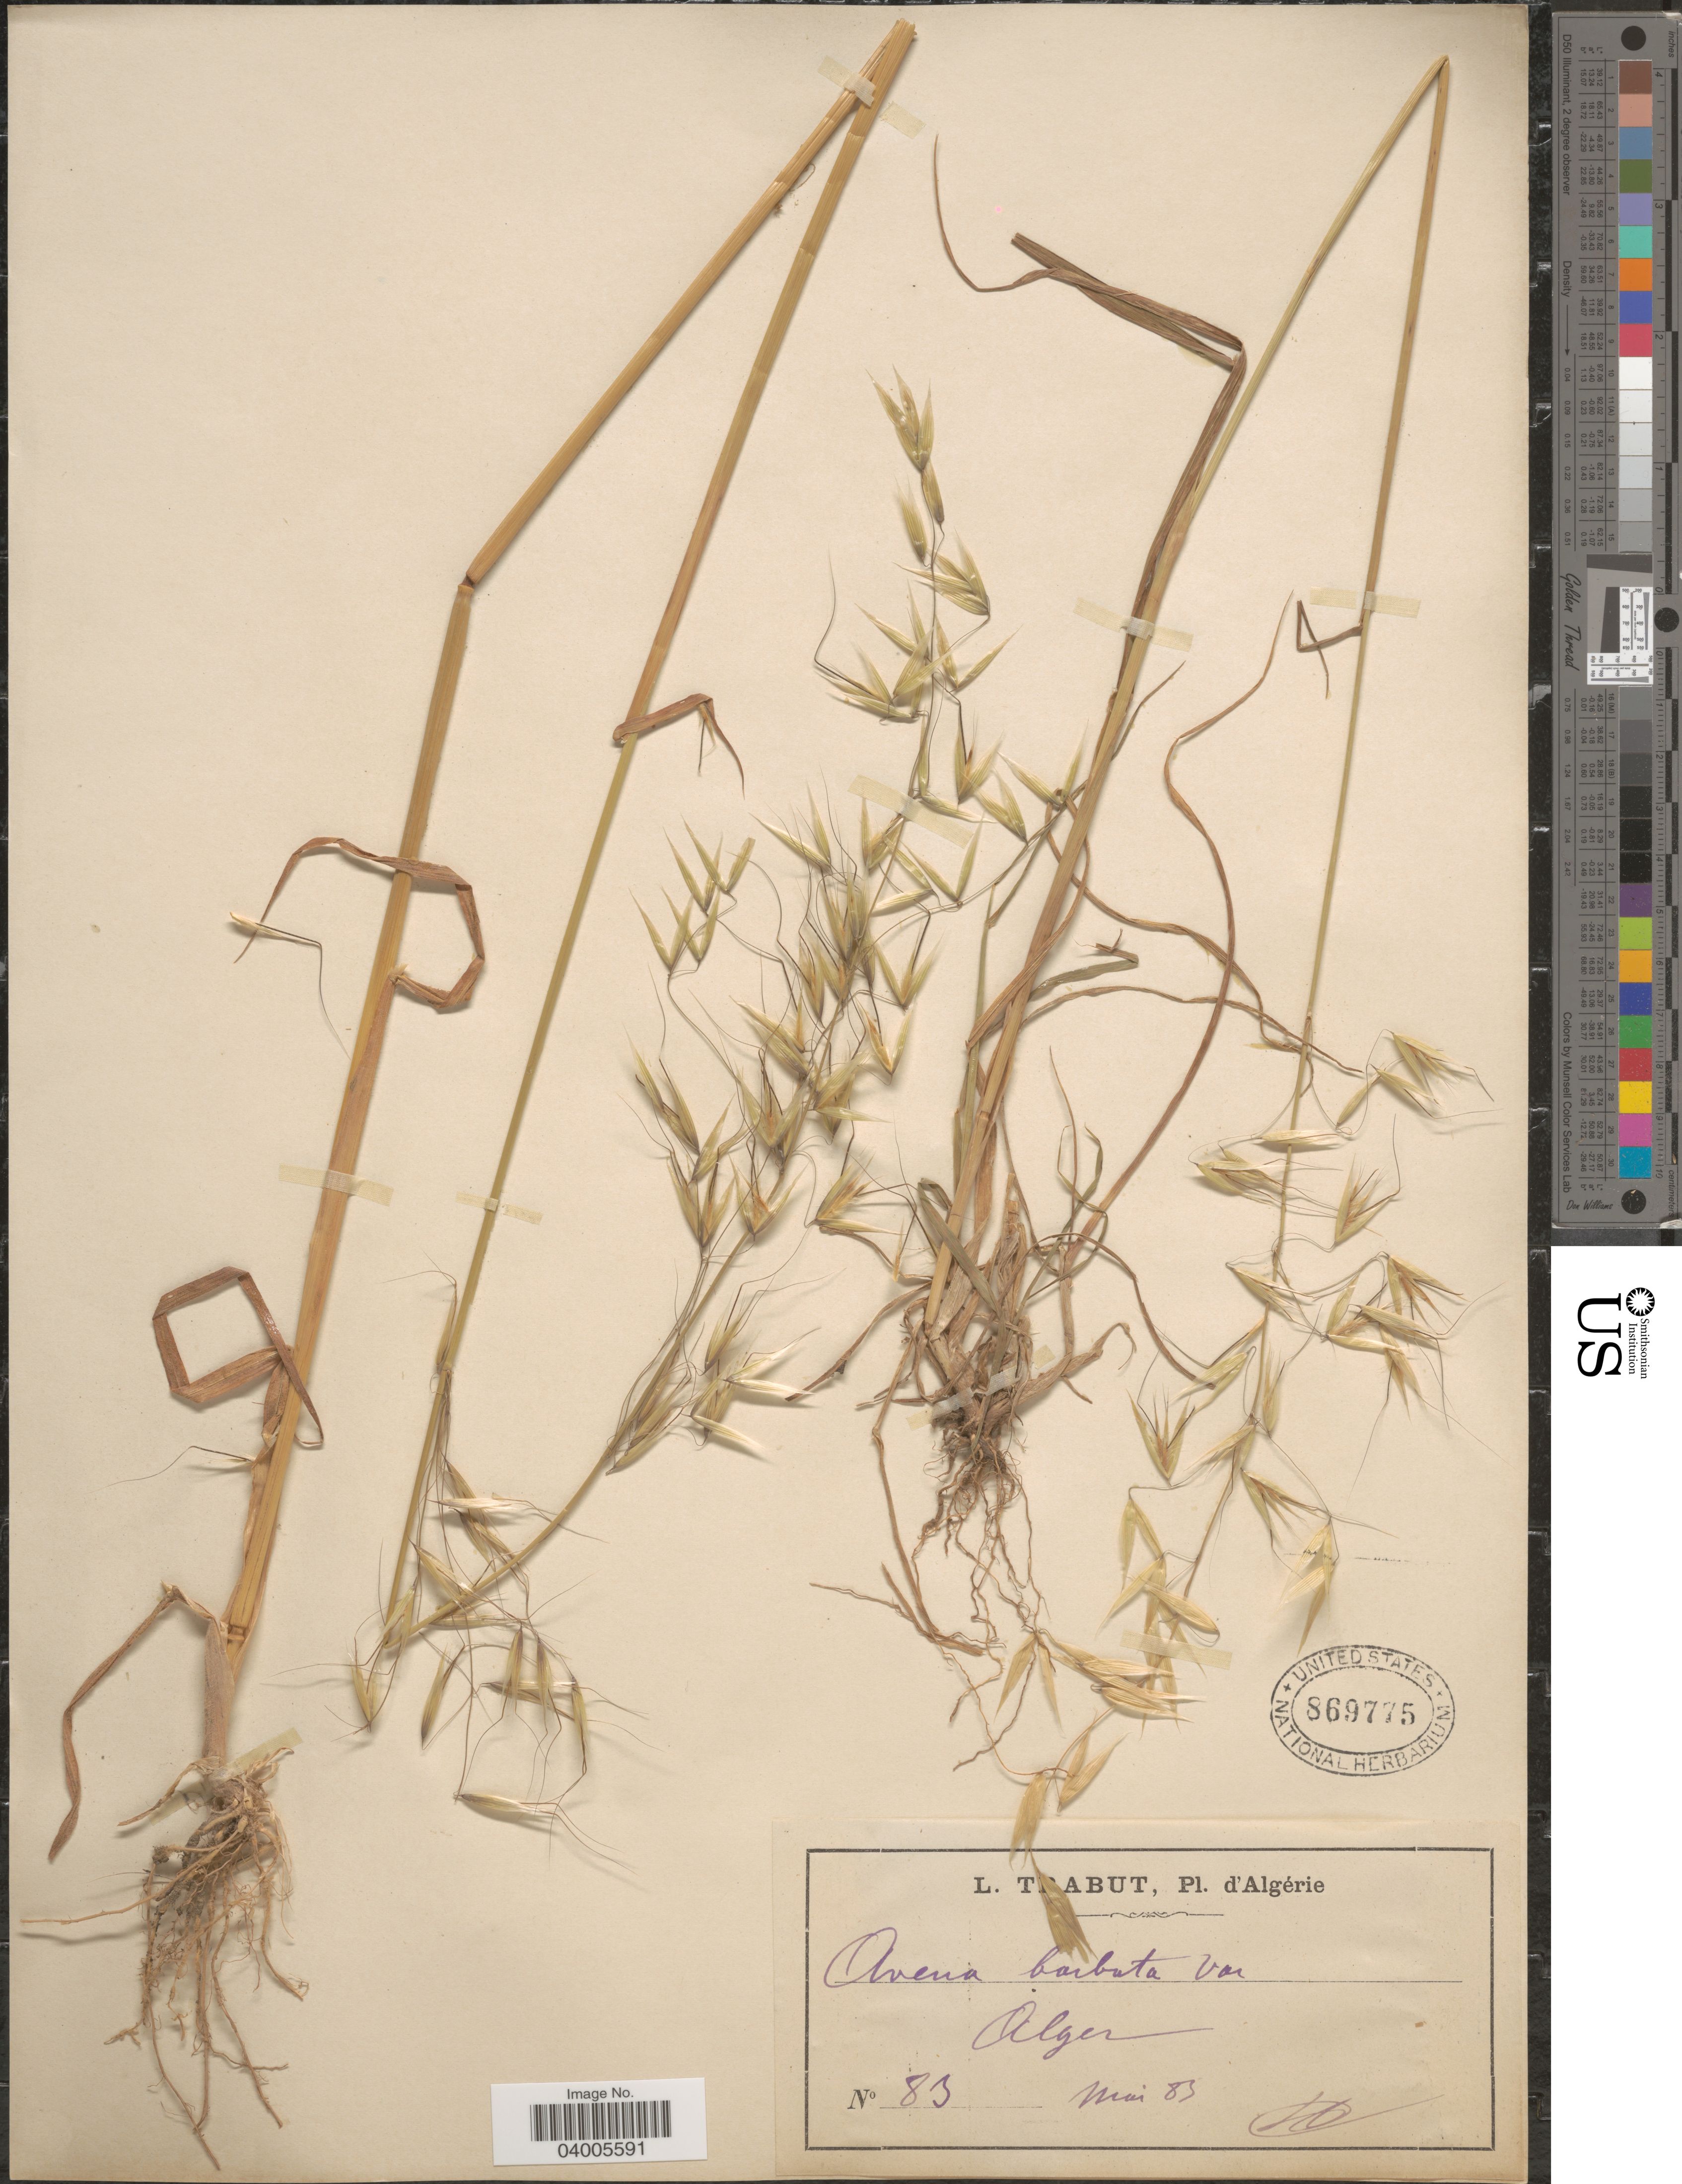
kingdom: Plantae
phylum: Tracheophyta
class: Liliopsida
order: Poales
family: Poaceae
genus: Avena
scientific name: Avena barbata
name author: Pott ex Link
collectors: L. Trabut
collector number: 83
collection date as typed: Transcribed d/m/y: /5/83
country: Algeria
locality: D'Algérie. Alger.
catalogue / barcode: US 869775